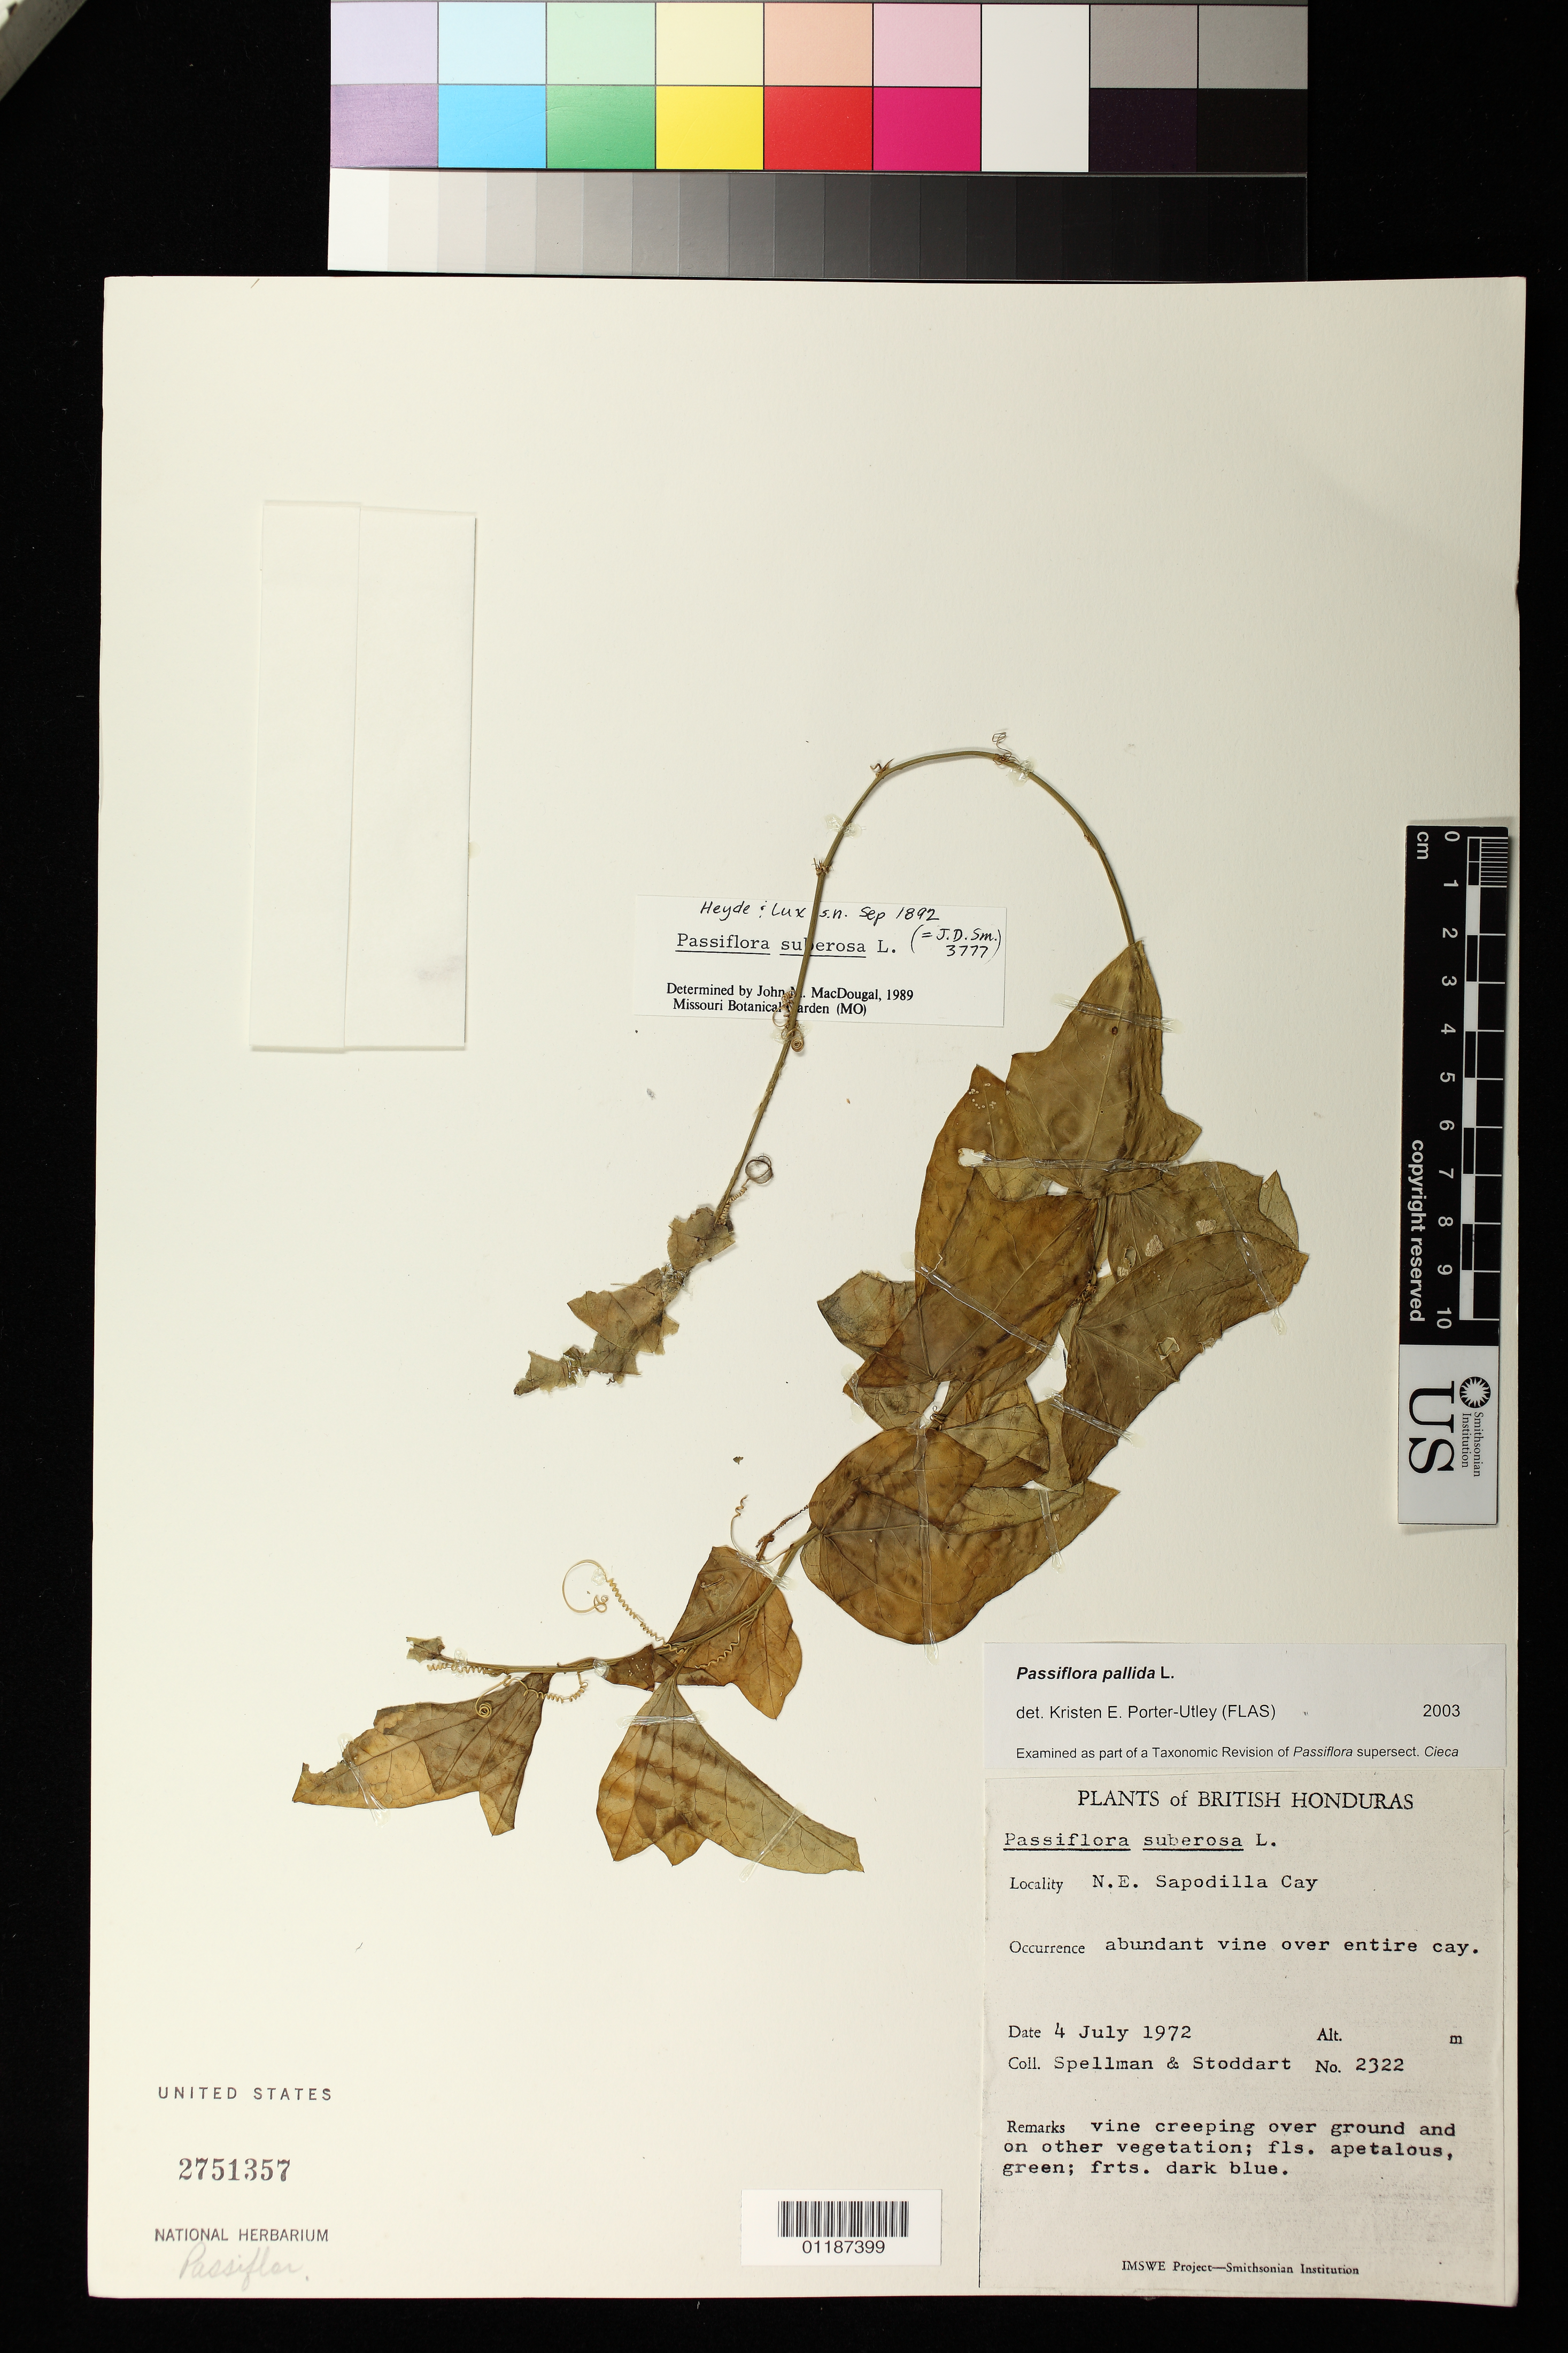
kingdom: Plantae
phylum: Tracheophyta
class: Magnoliopsida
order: Malpighiales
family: Passifloraceae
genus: Passiflora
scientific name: Passiflora pallida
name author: L.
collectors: Spellman, -- & D. R. Stoddart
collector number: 2322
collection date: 1972-07-04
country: Belize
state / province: Toledo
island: Sapodilla Cay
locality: NE Sapodilla Cay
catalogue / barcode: US 2751357